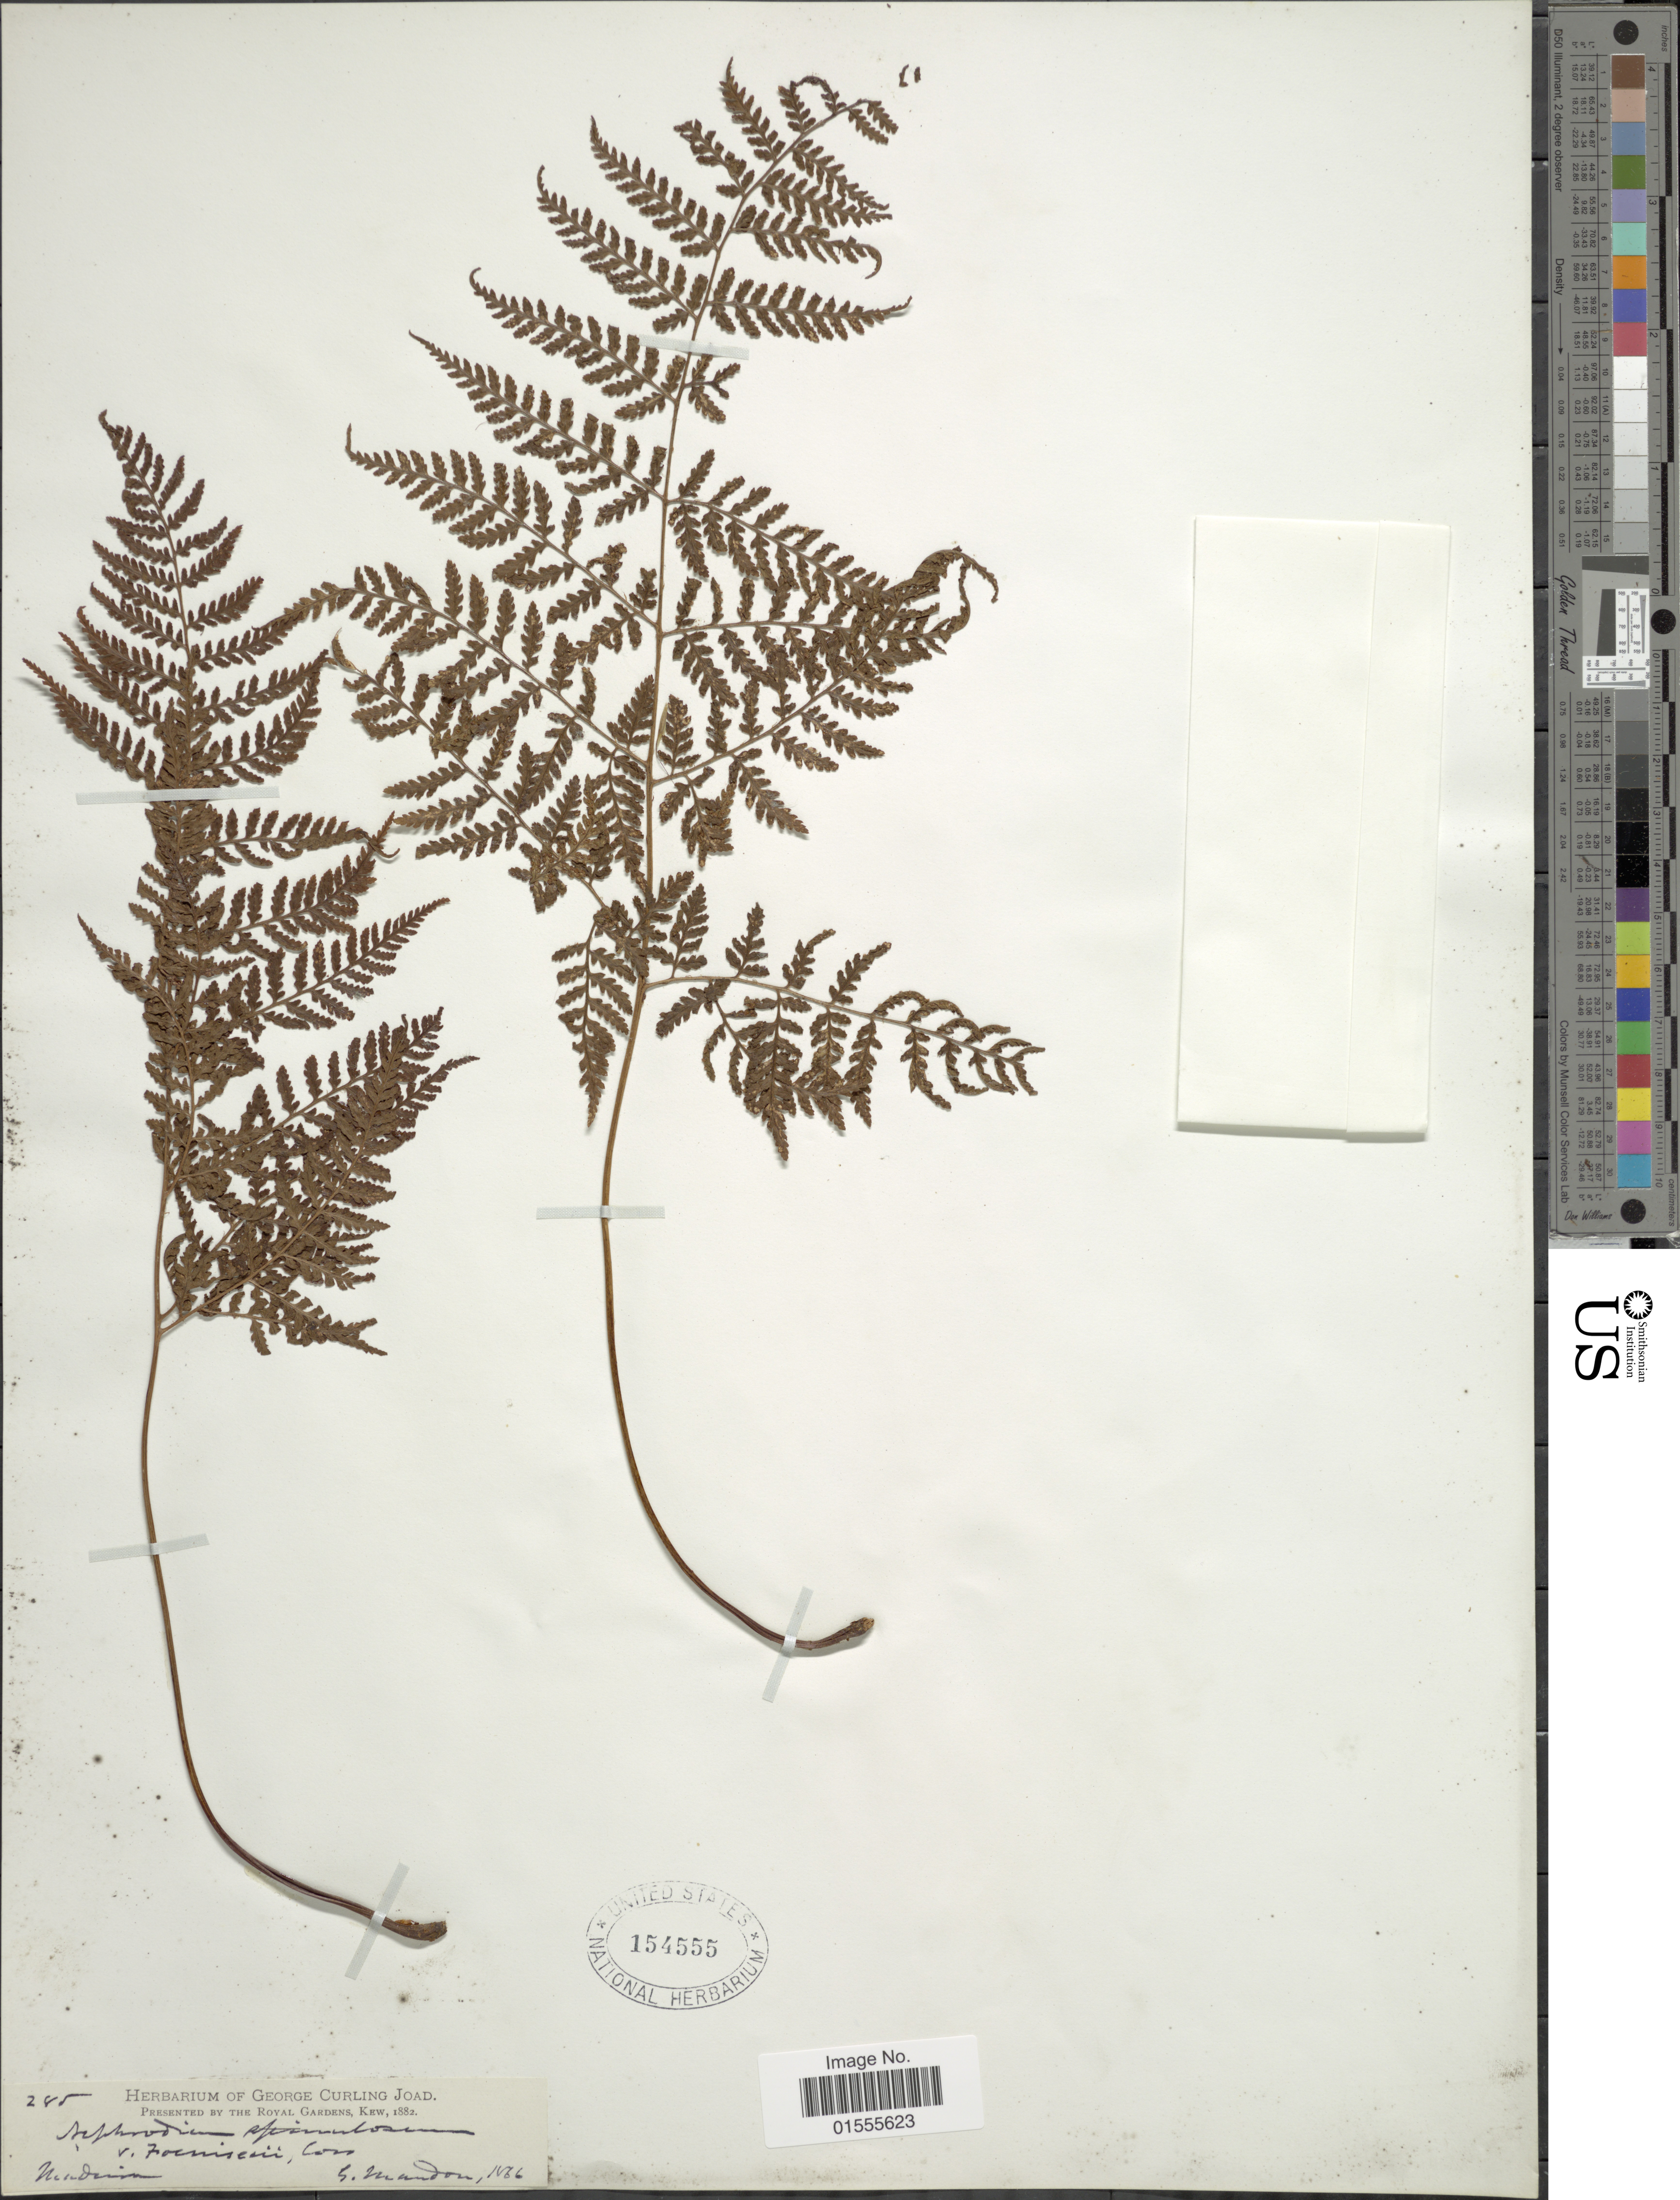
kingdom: Plantae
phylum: Tracheophyta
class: Polypodiopsida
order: Polypodiales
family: Dryopteridaceae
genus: Dryopteris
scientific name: Dryopteris aemula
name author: Kuntze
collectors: G. Mandon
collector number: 245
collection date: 1866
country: Portugal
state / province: Madeira (Aut. Reg.)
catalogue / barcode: US 154555